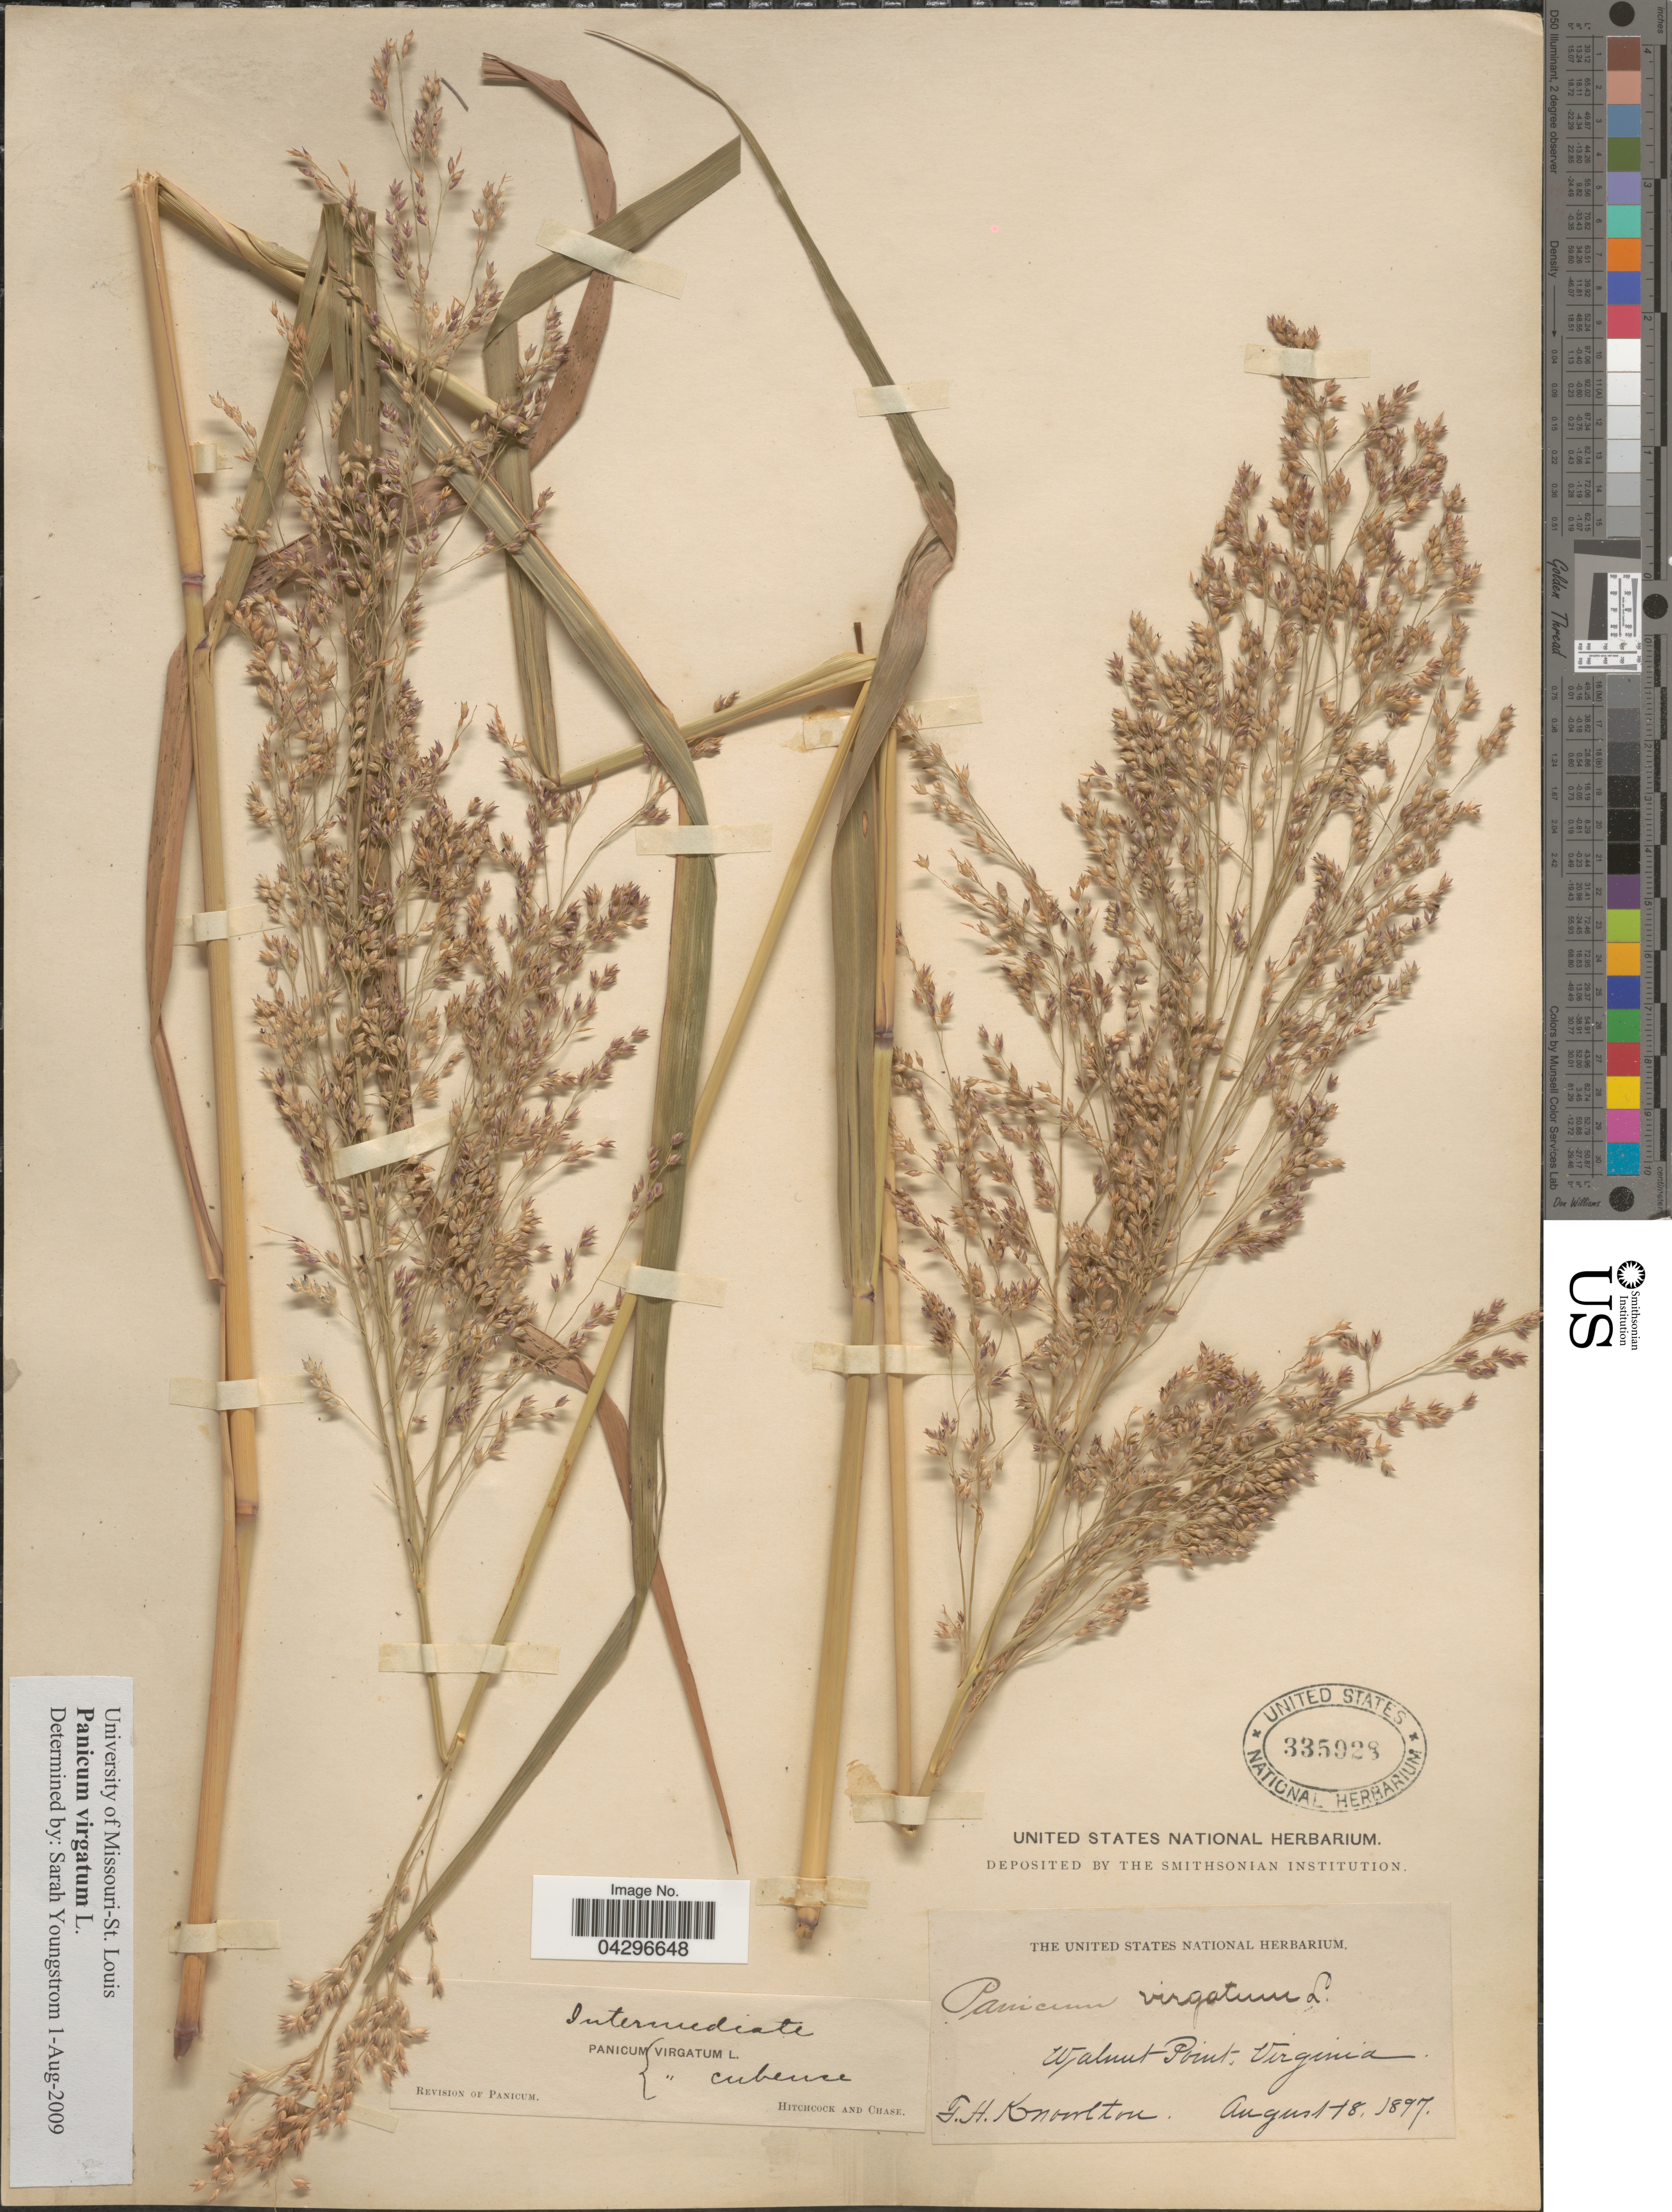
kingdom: Plantae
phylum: Tracheophyta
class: Liliopsida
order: Poales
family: Poaceae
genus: Panicum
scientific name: Panicum virgatum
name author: L.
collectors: F. H. Knowlton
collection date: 1897-08-18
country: United States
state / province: Virginia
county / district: Northumberland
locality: Walnut Point.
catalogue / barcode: US 335923